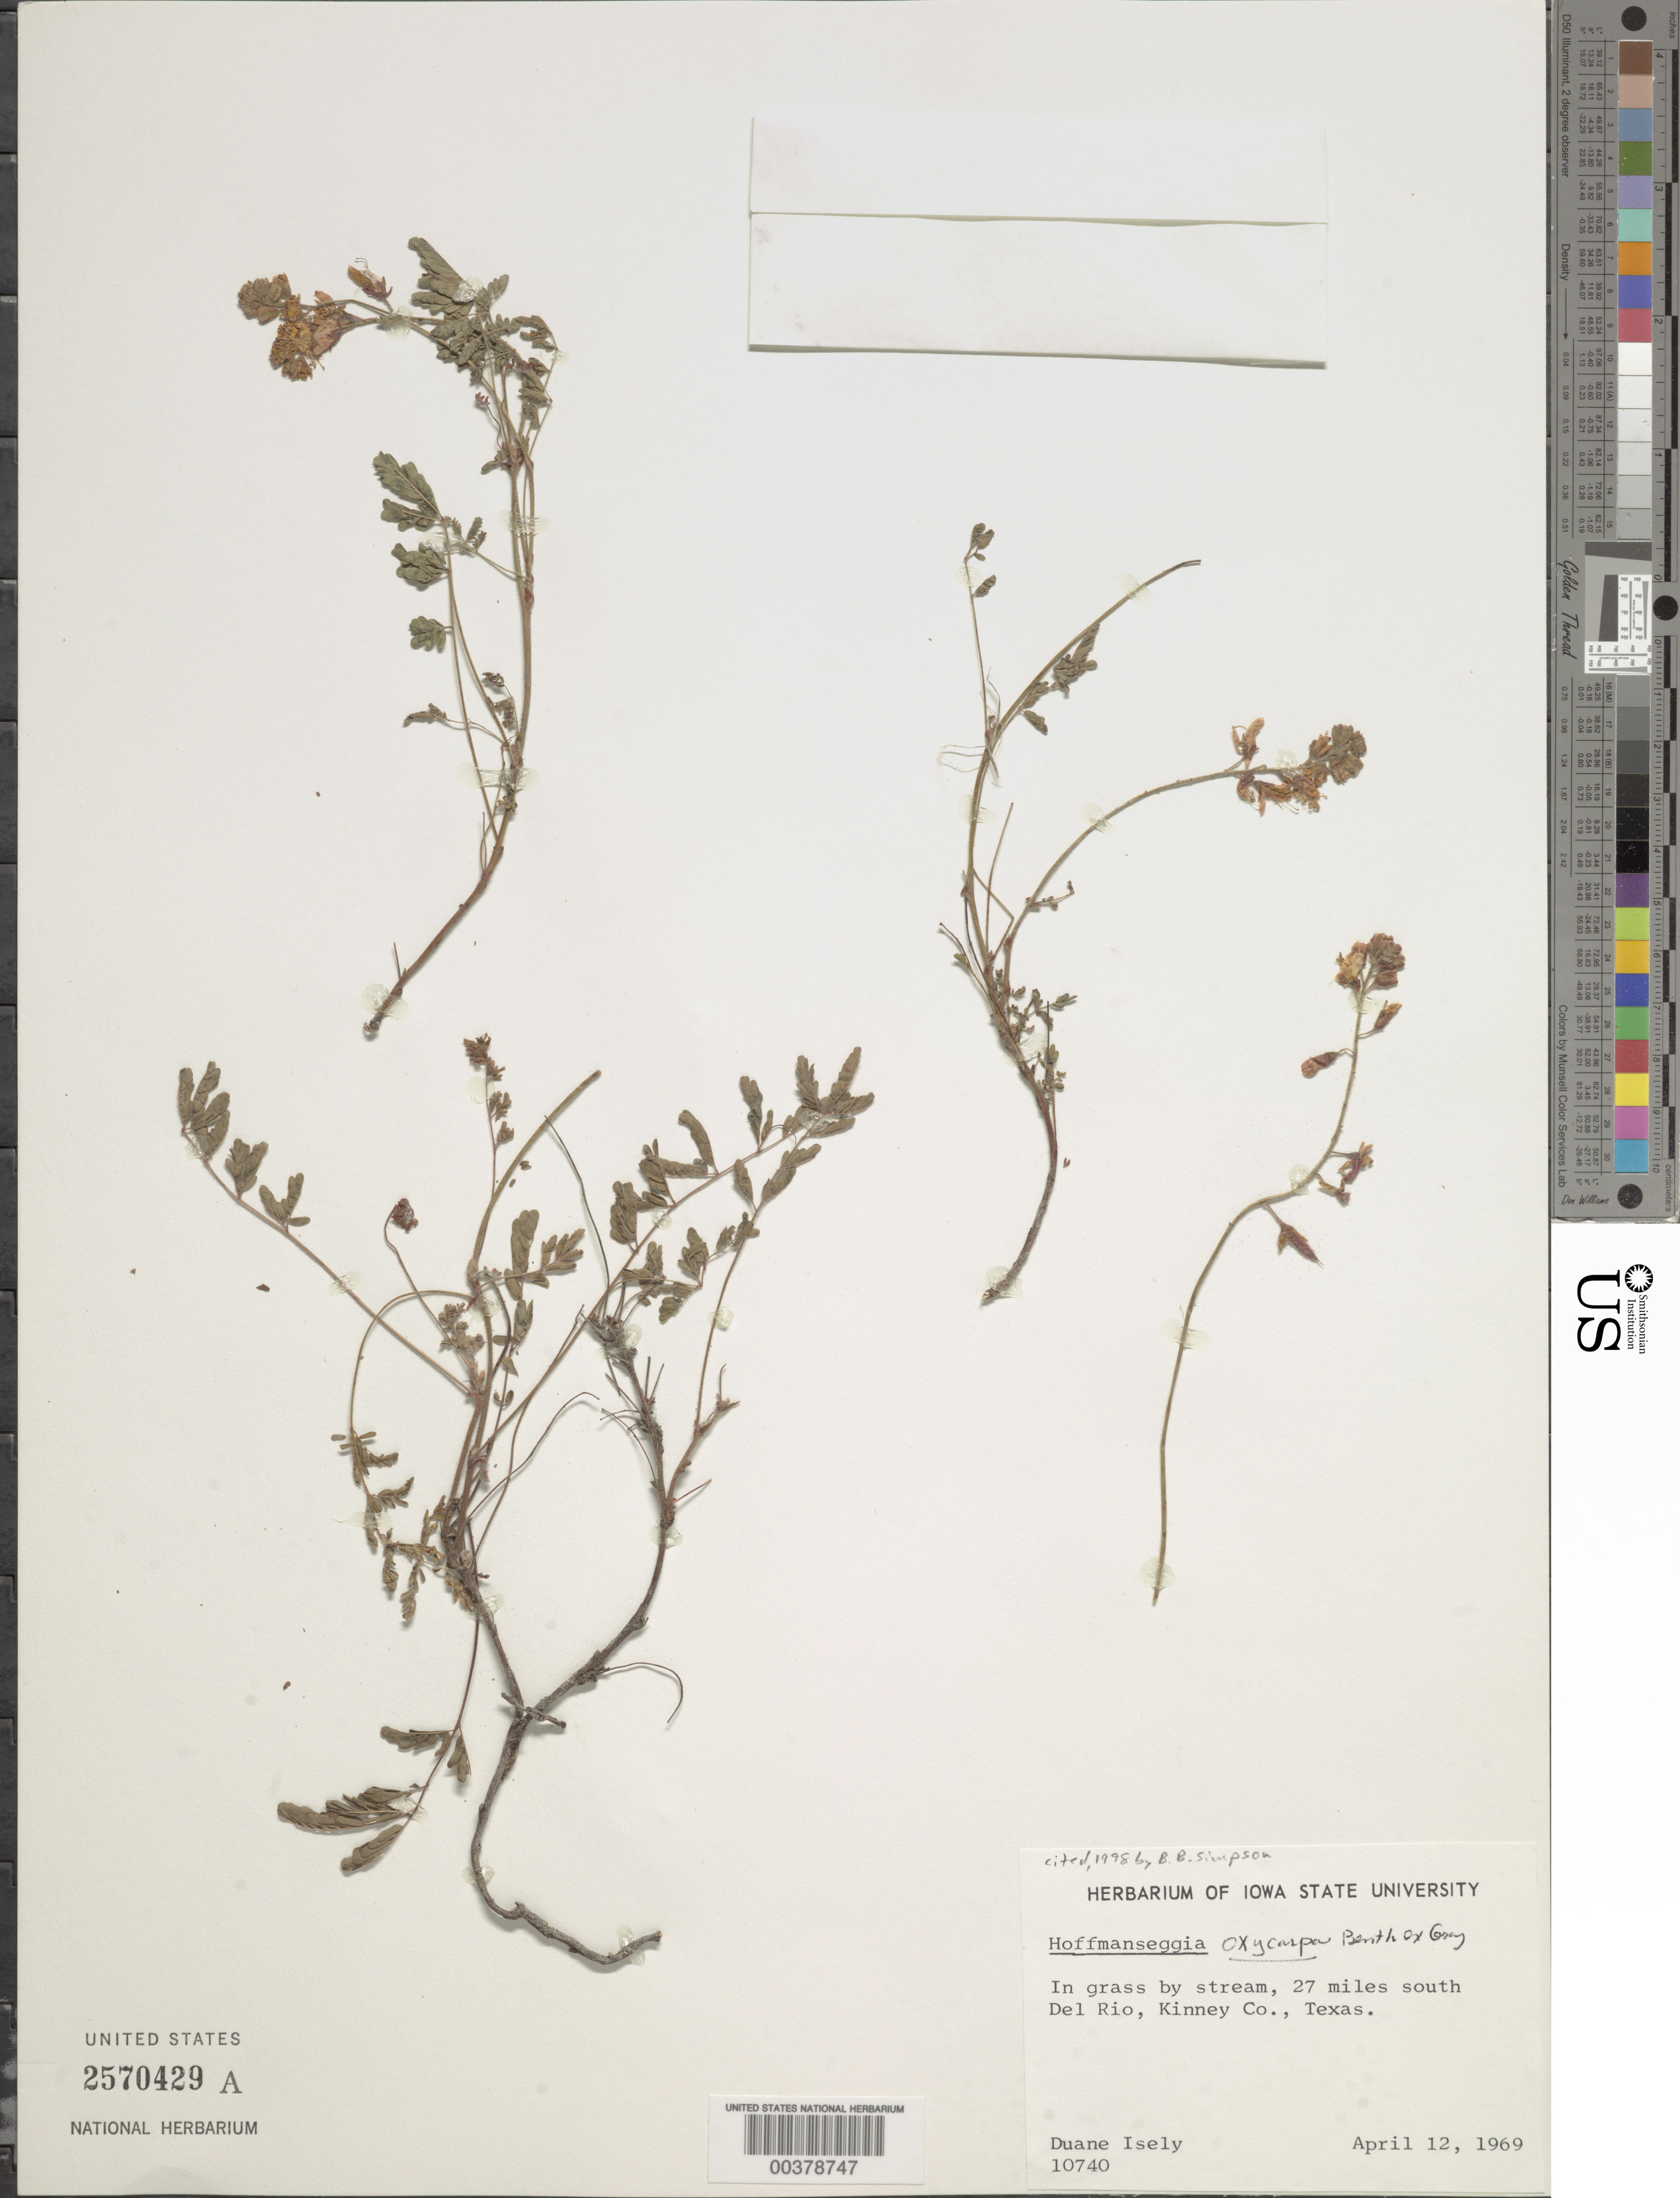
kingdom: Plantae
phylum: Tracheophyta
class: Magnoliopsida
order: Fabales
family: Fabaceae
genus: Hoffmannseggia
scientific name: Hoffmannseggia oxycarpa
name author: Benth.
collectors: D. Isely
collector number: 10740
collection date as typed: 12 Apr 1969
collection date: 1969-04-12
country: United States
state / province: Texas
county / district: Kinney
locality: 27 mi s del rio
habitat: In grass by stream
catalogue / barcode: US 2570429A